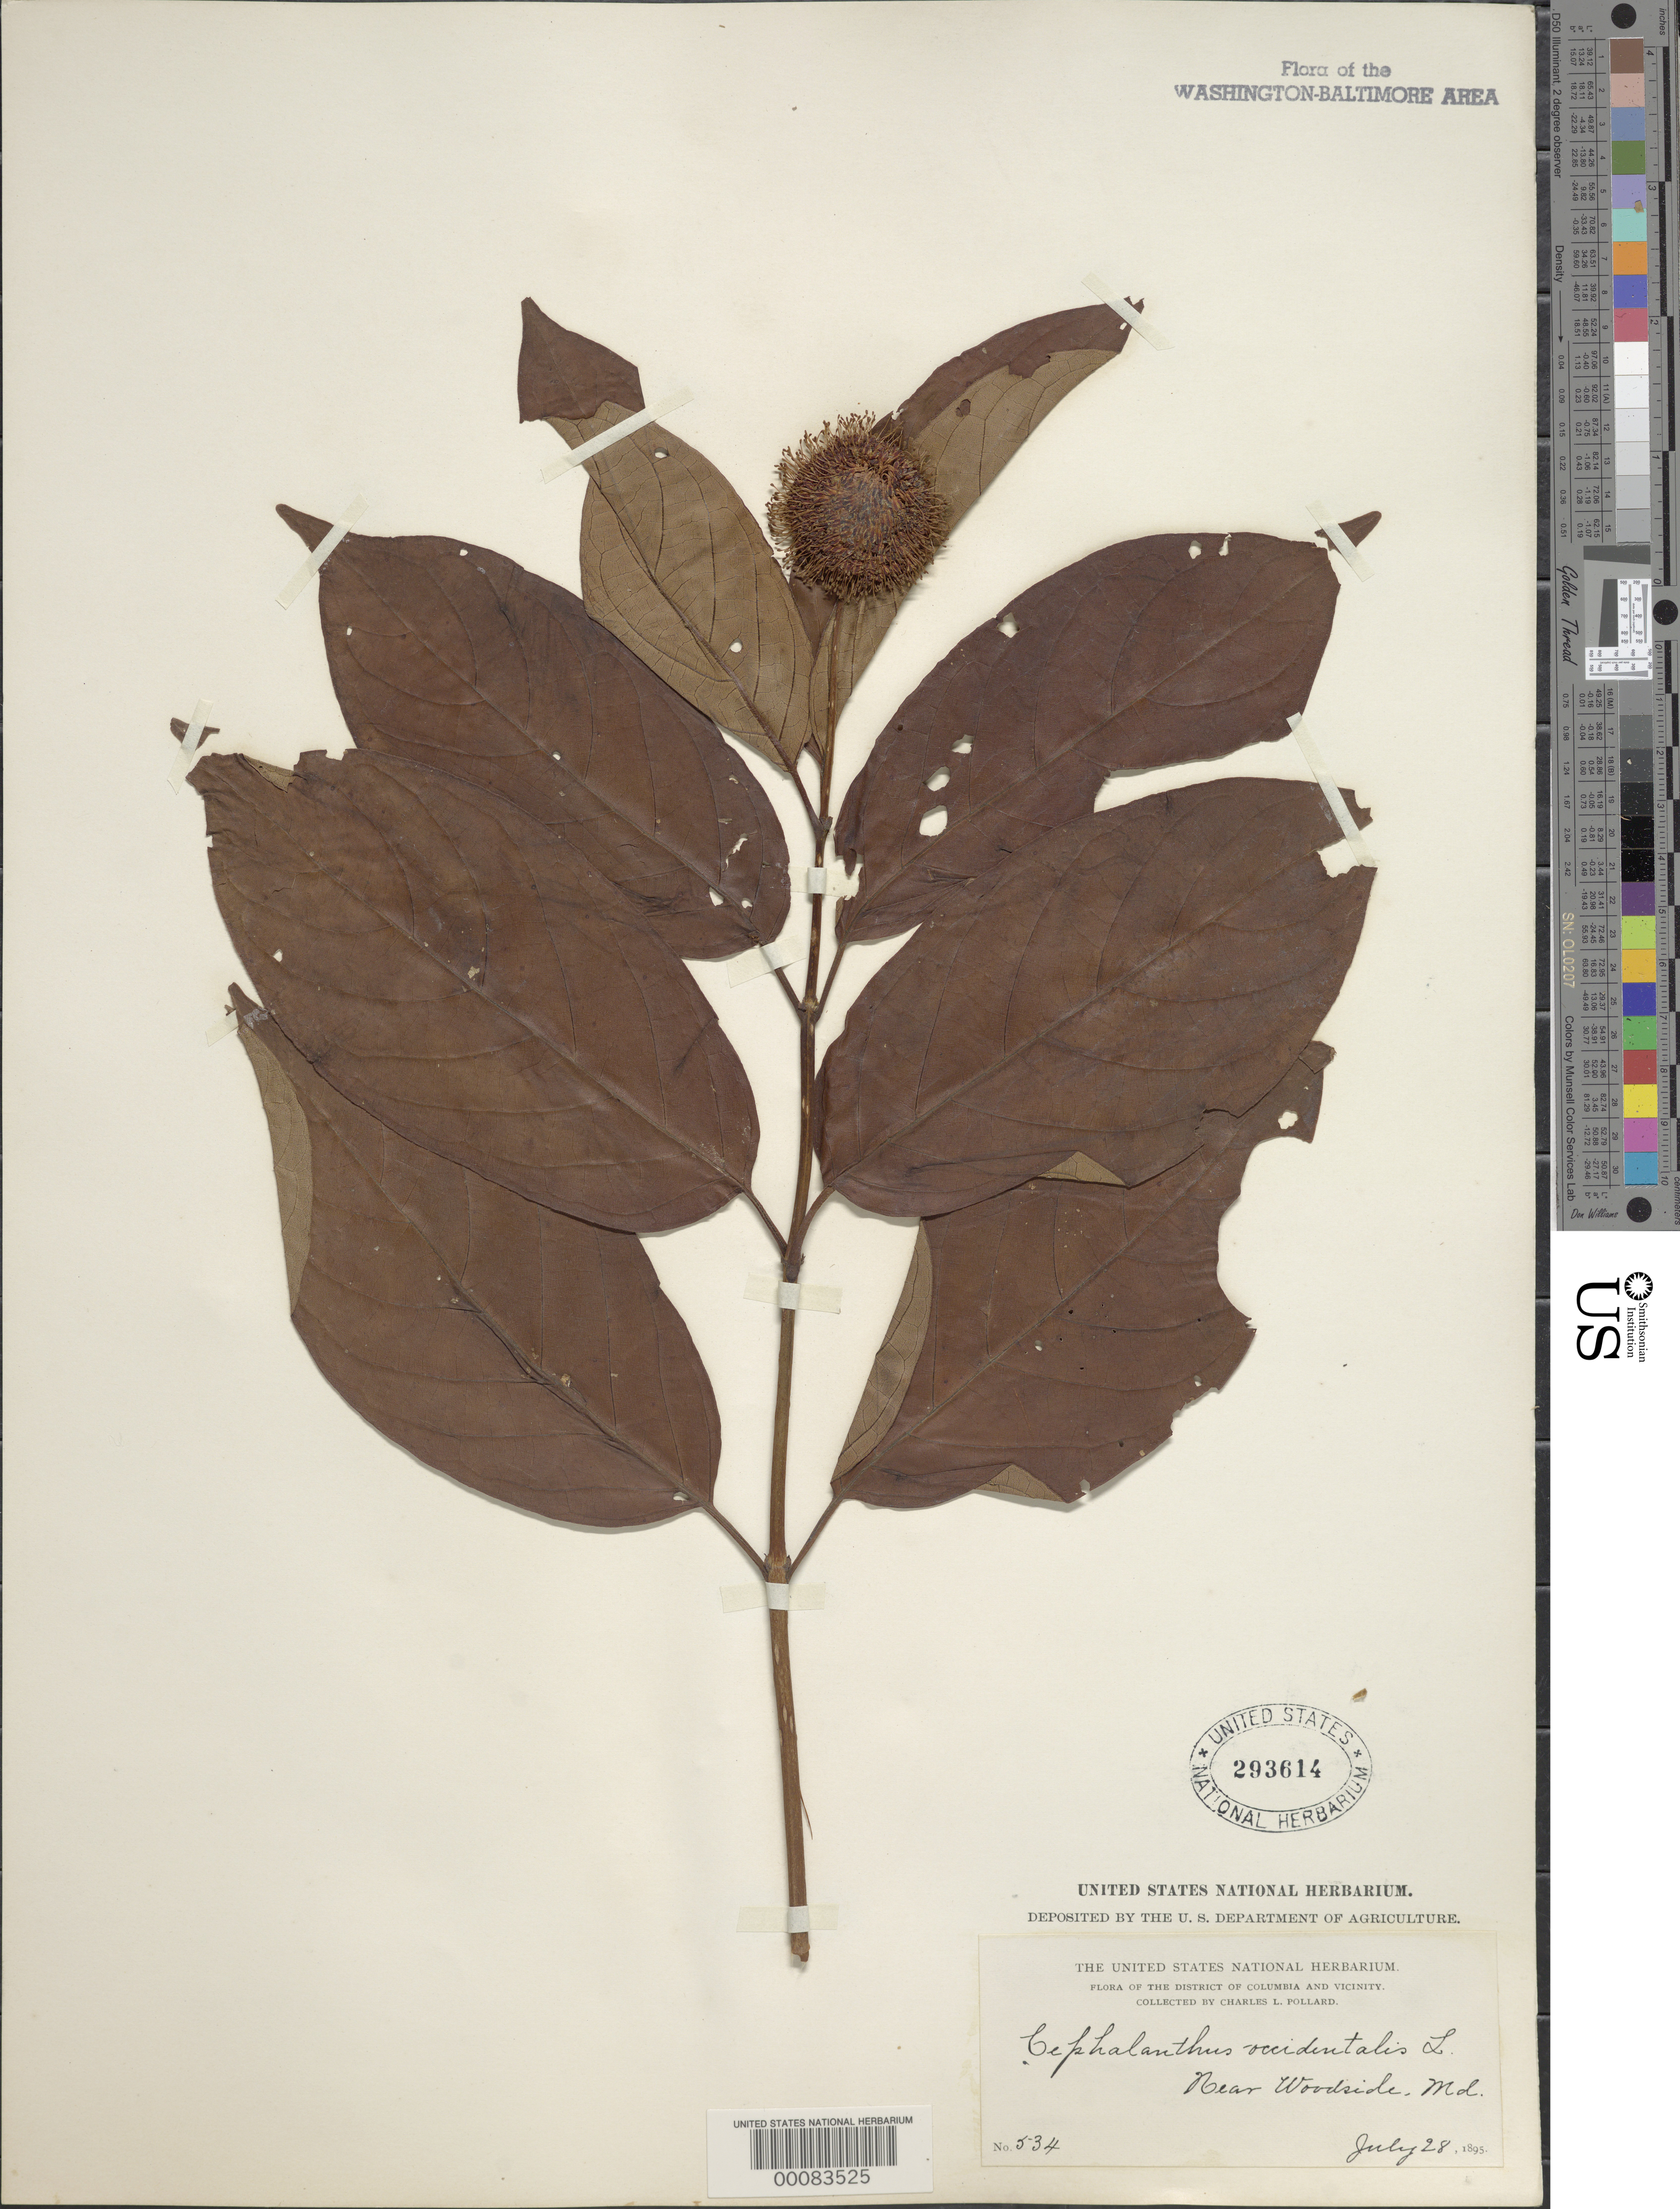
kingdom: Plantae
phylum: Tracheophyta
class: Magnoliopsida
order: Gentianales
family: Rubiaceae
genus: Cephalanthus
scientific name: Cephalanthus occidentalis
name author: L.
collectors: C. L. Pollard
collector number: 534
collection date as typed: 28 Jul 1895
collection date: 1895-07-28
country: United States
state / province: Maryland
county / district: Montgomery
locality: Woodside, near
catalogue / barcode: US 293614